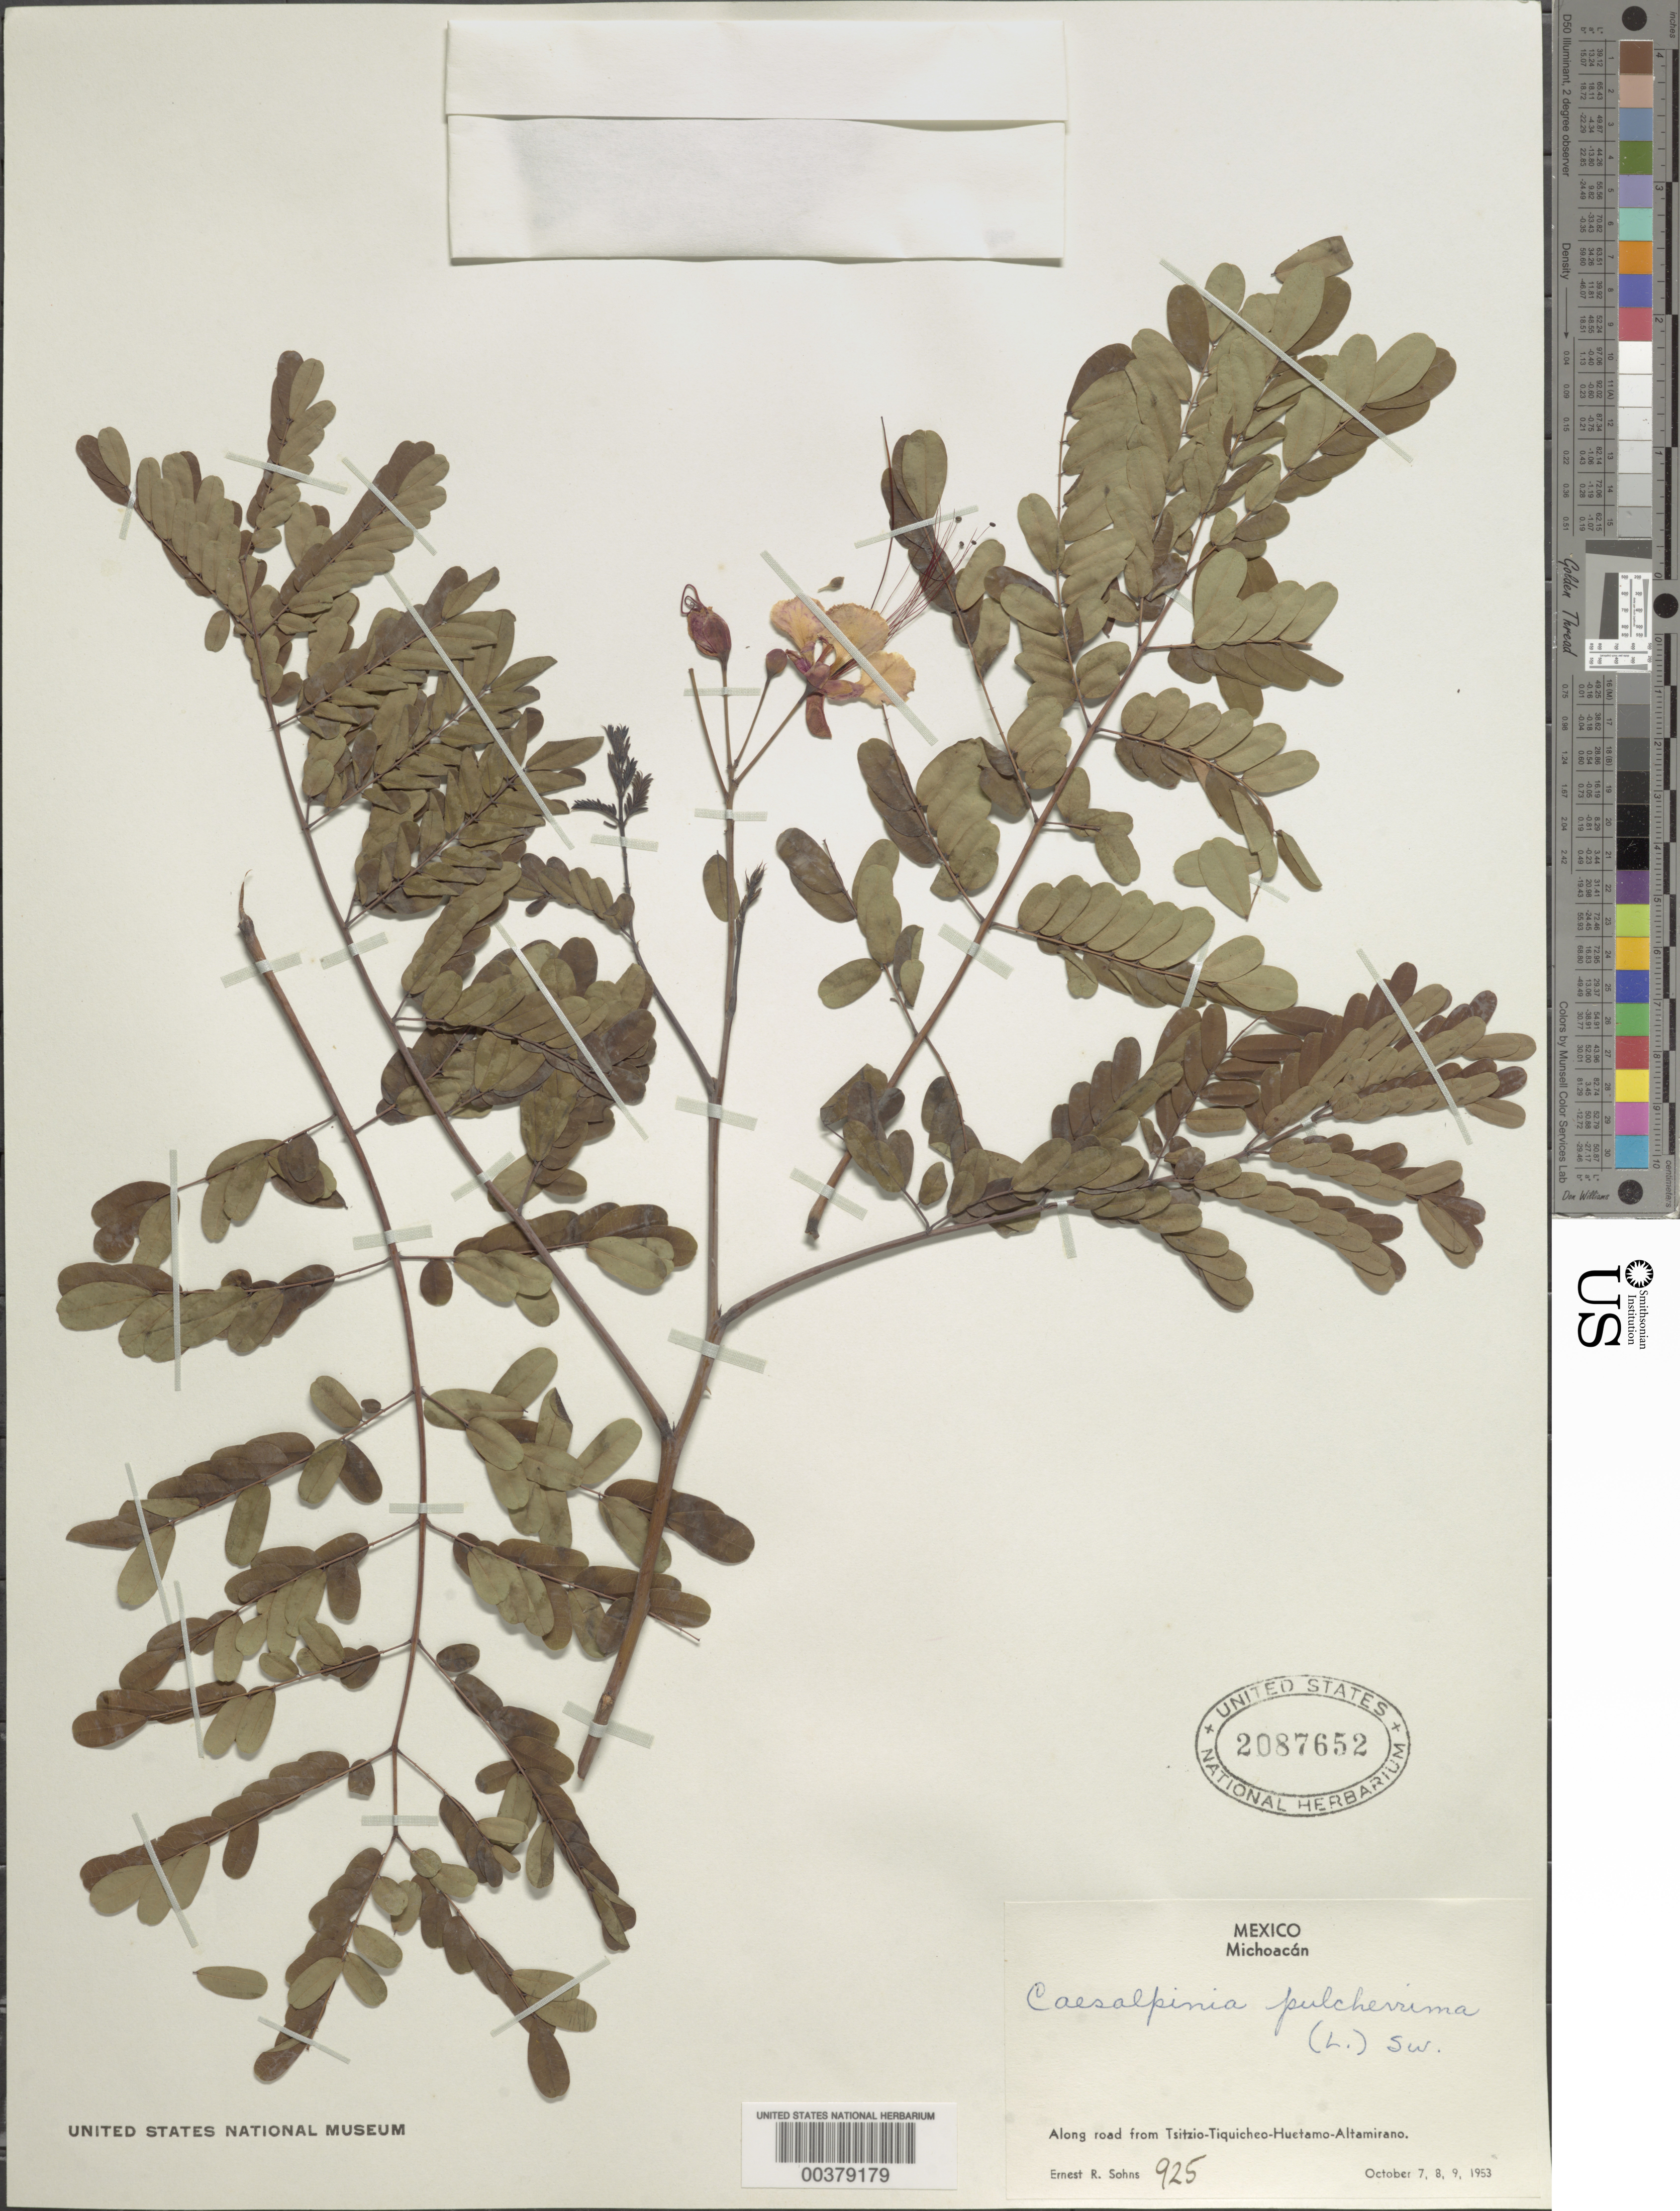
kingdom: Plantae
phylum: Tracheophyta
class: Magnoliopsida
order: Fabales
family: Fabaceae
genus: Caesalpinia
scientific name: Caesalpinia pulcherrima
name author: (L.) Sw.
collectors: E. R. Sohns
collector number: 925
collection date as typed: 07 Oct 1953 to 09 Oct 1953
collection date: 1953-10-07/1953-10-09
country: Mexico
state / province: Michoacán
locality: Along road from Tsitzio-Tiquicheo-Huetamo-Altamirano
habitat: Along road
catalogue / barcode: US 2087652